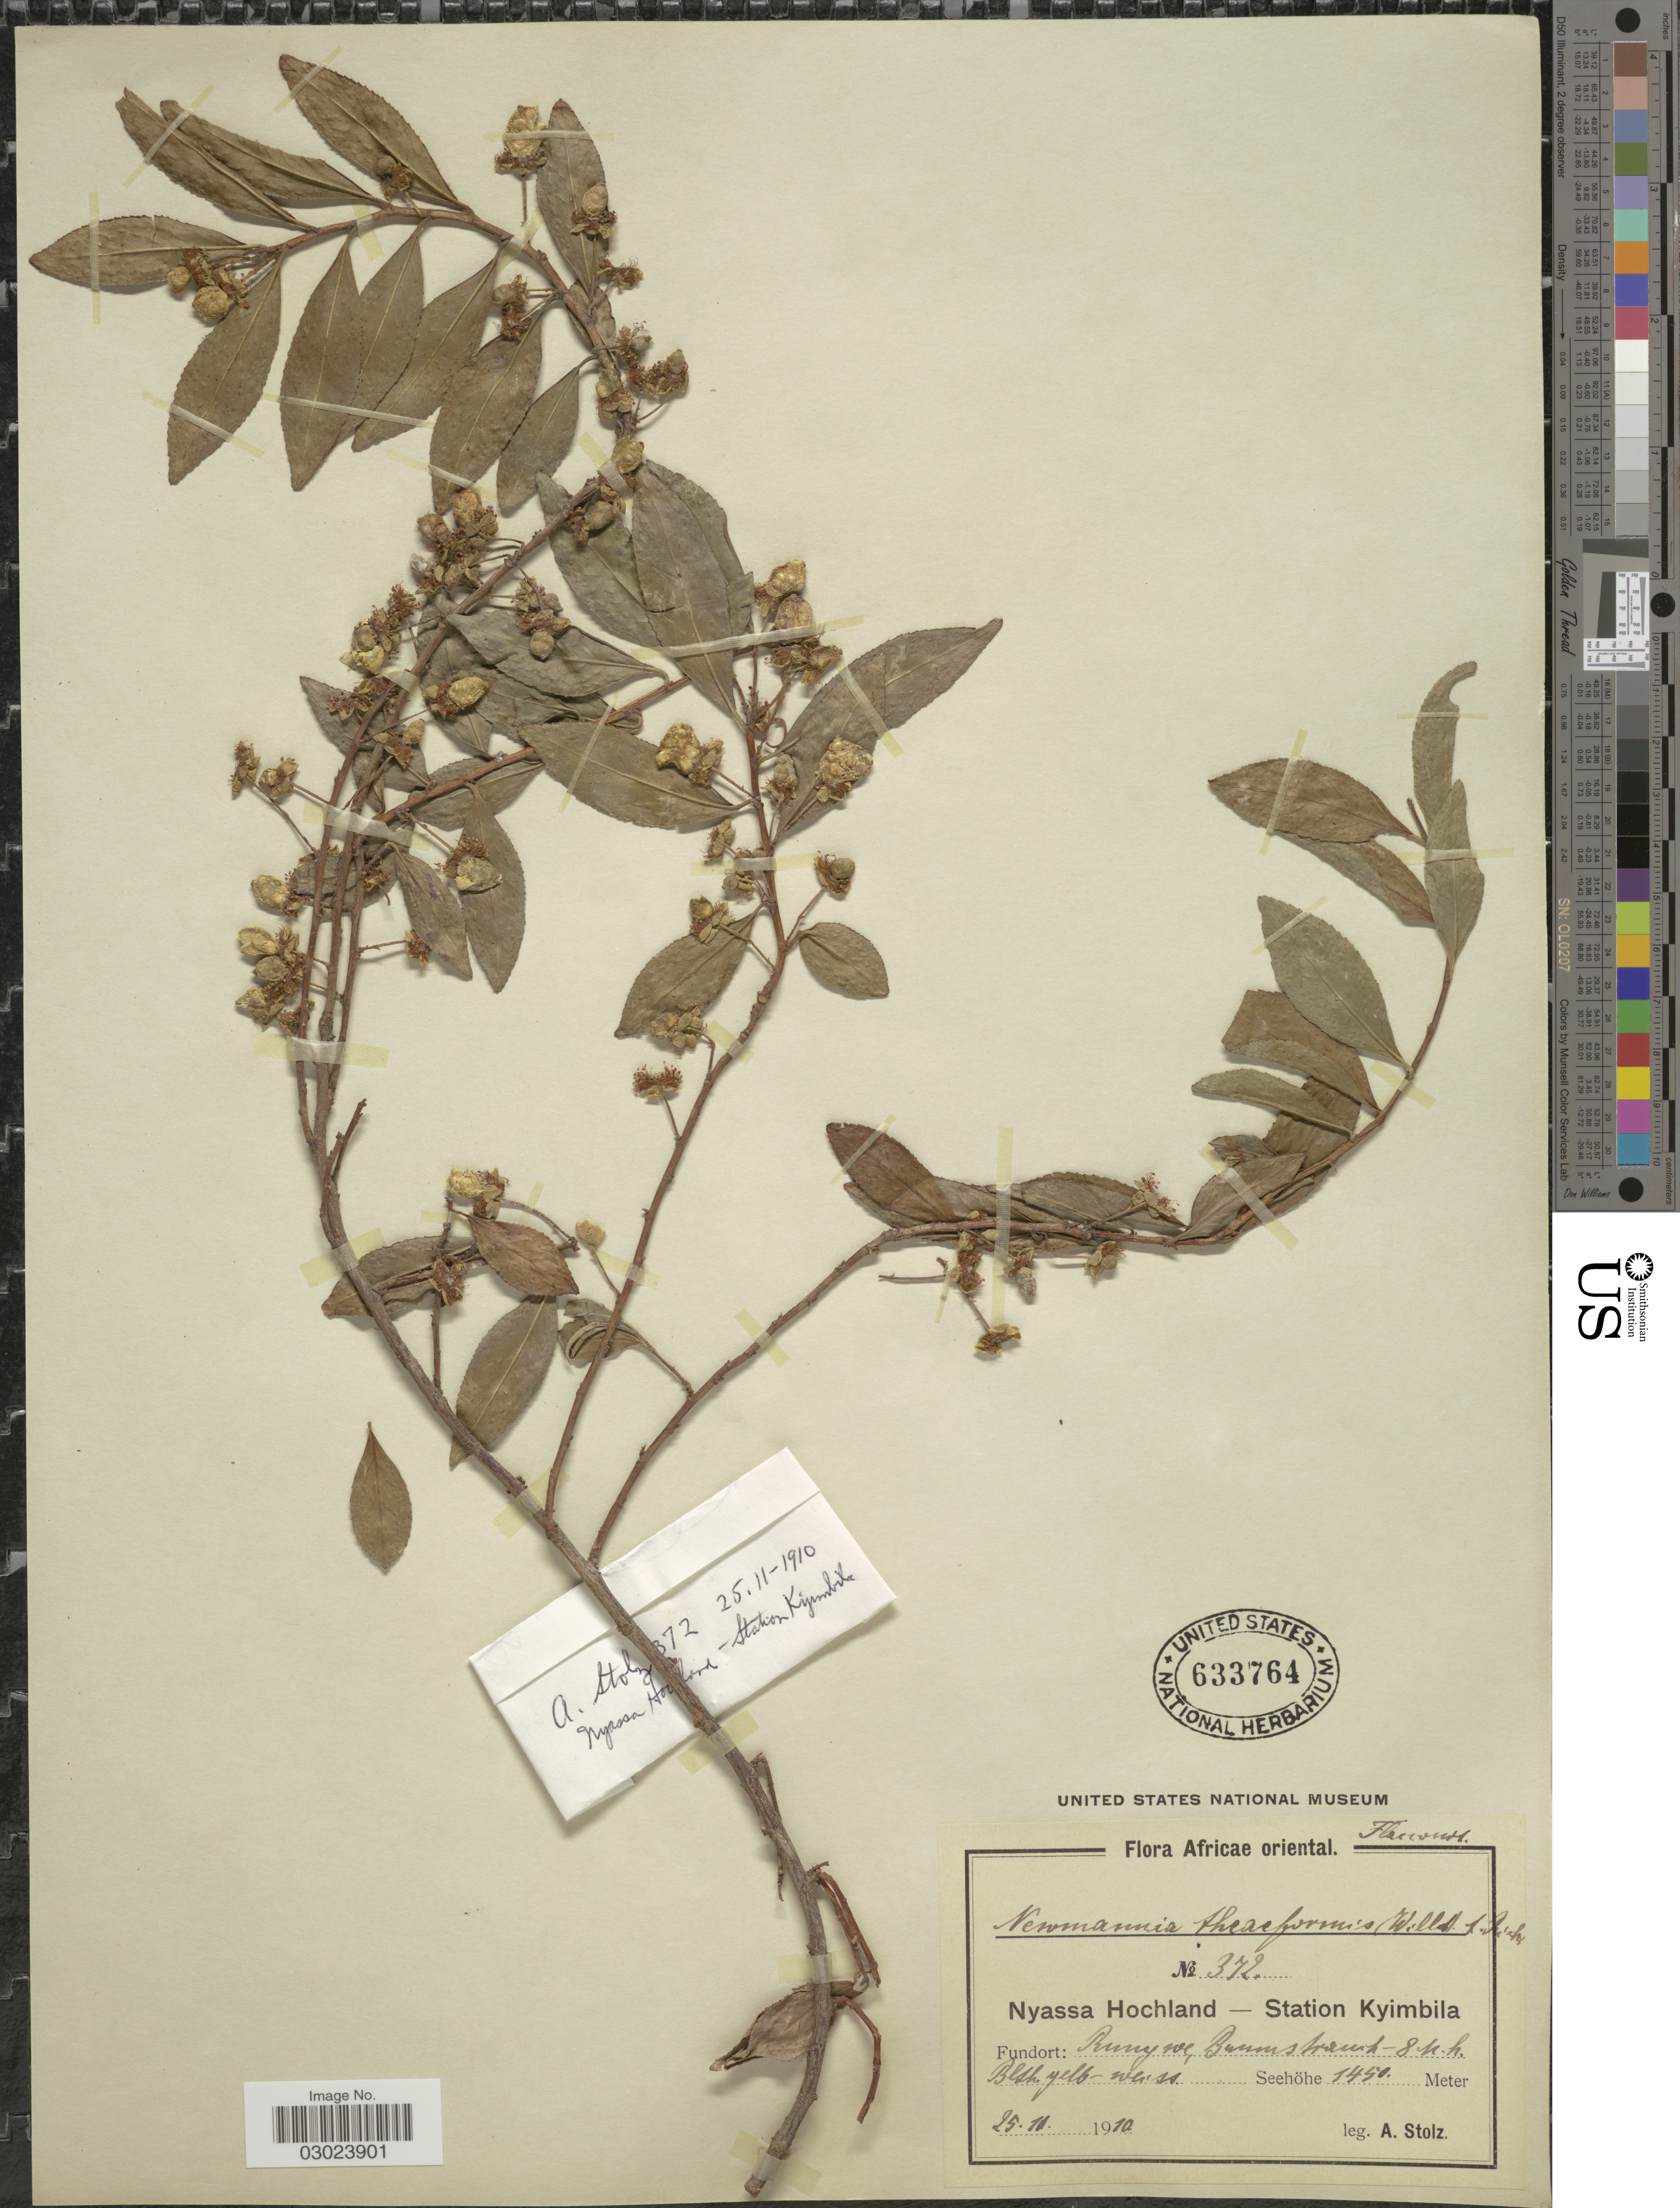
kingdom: Plantae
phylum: Tracheophyta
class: Magnoliopsida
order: Crossosomatales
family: Aphloiaceae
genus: Aphloia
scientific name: Aphloia theiformis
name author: (Vahl) Benn.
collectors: A. Stolz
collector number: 372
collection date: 1910-11-25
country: Tanzania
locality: Africae oriental. Nyassa Hochland-Station Kyimbila. Rungwe.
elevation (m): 1450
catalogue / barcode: US 633764